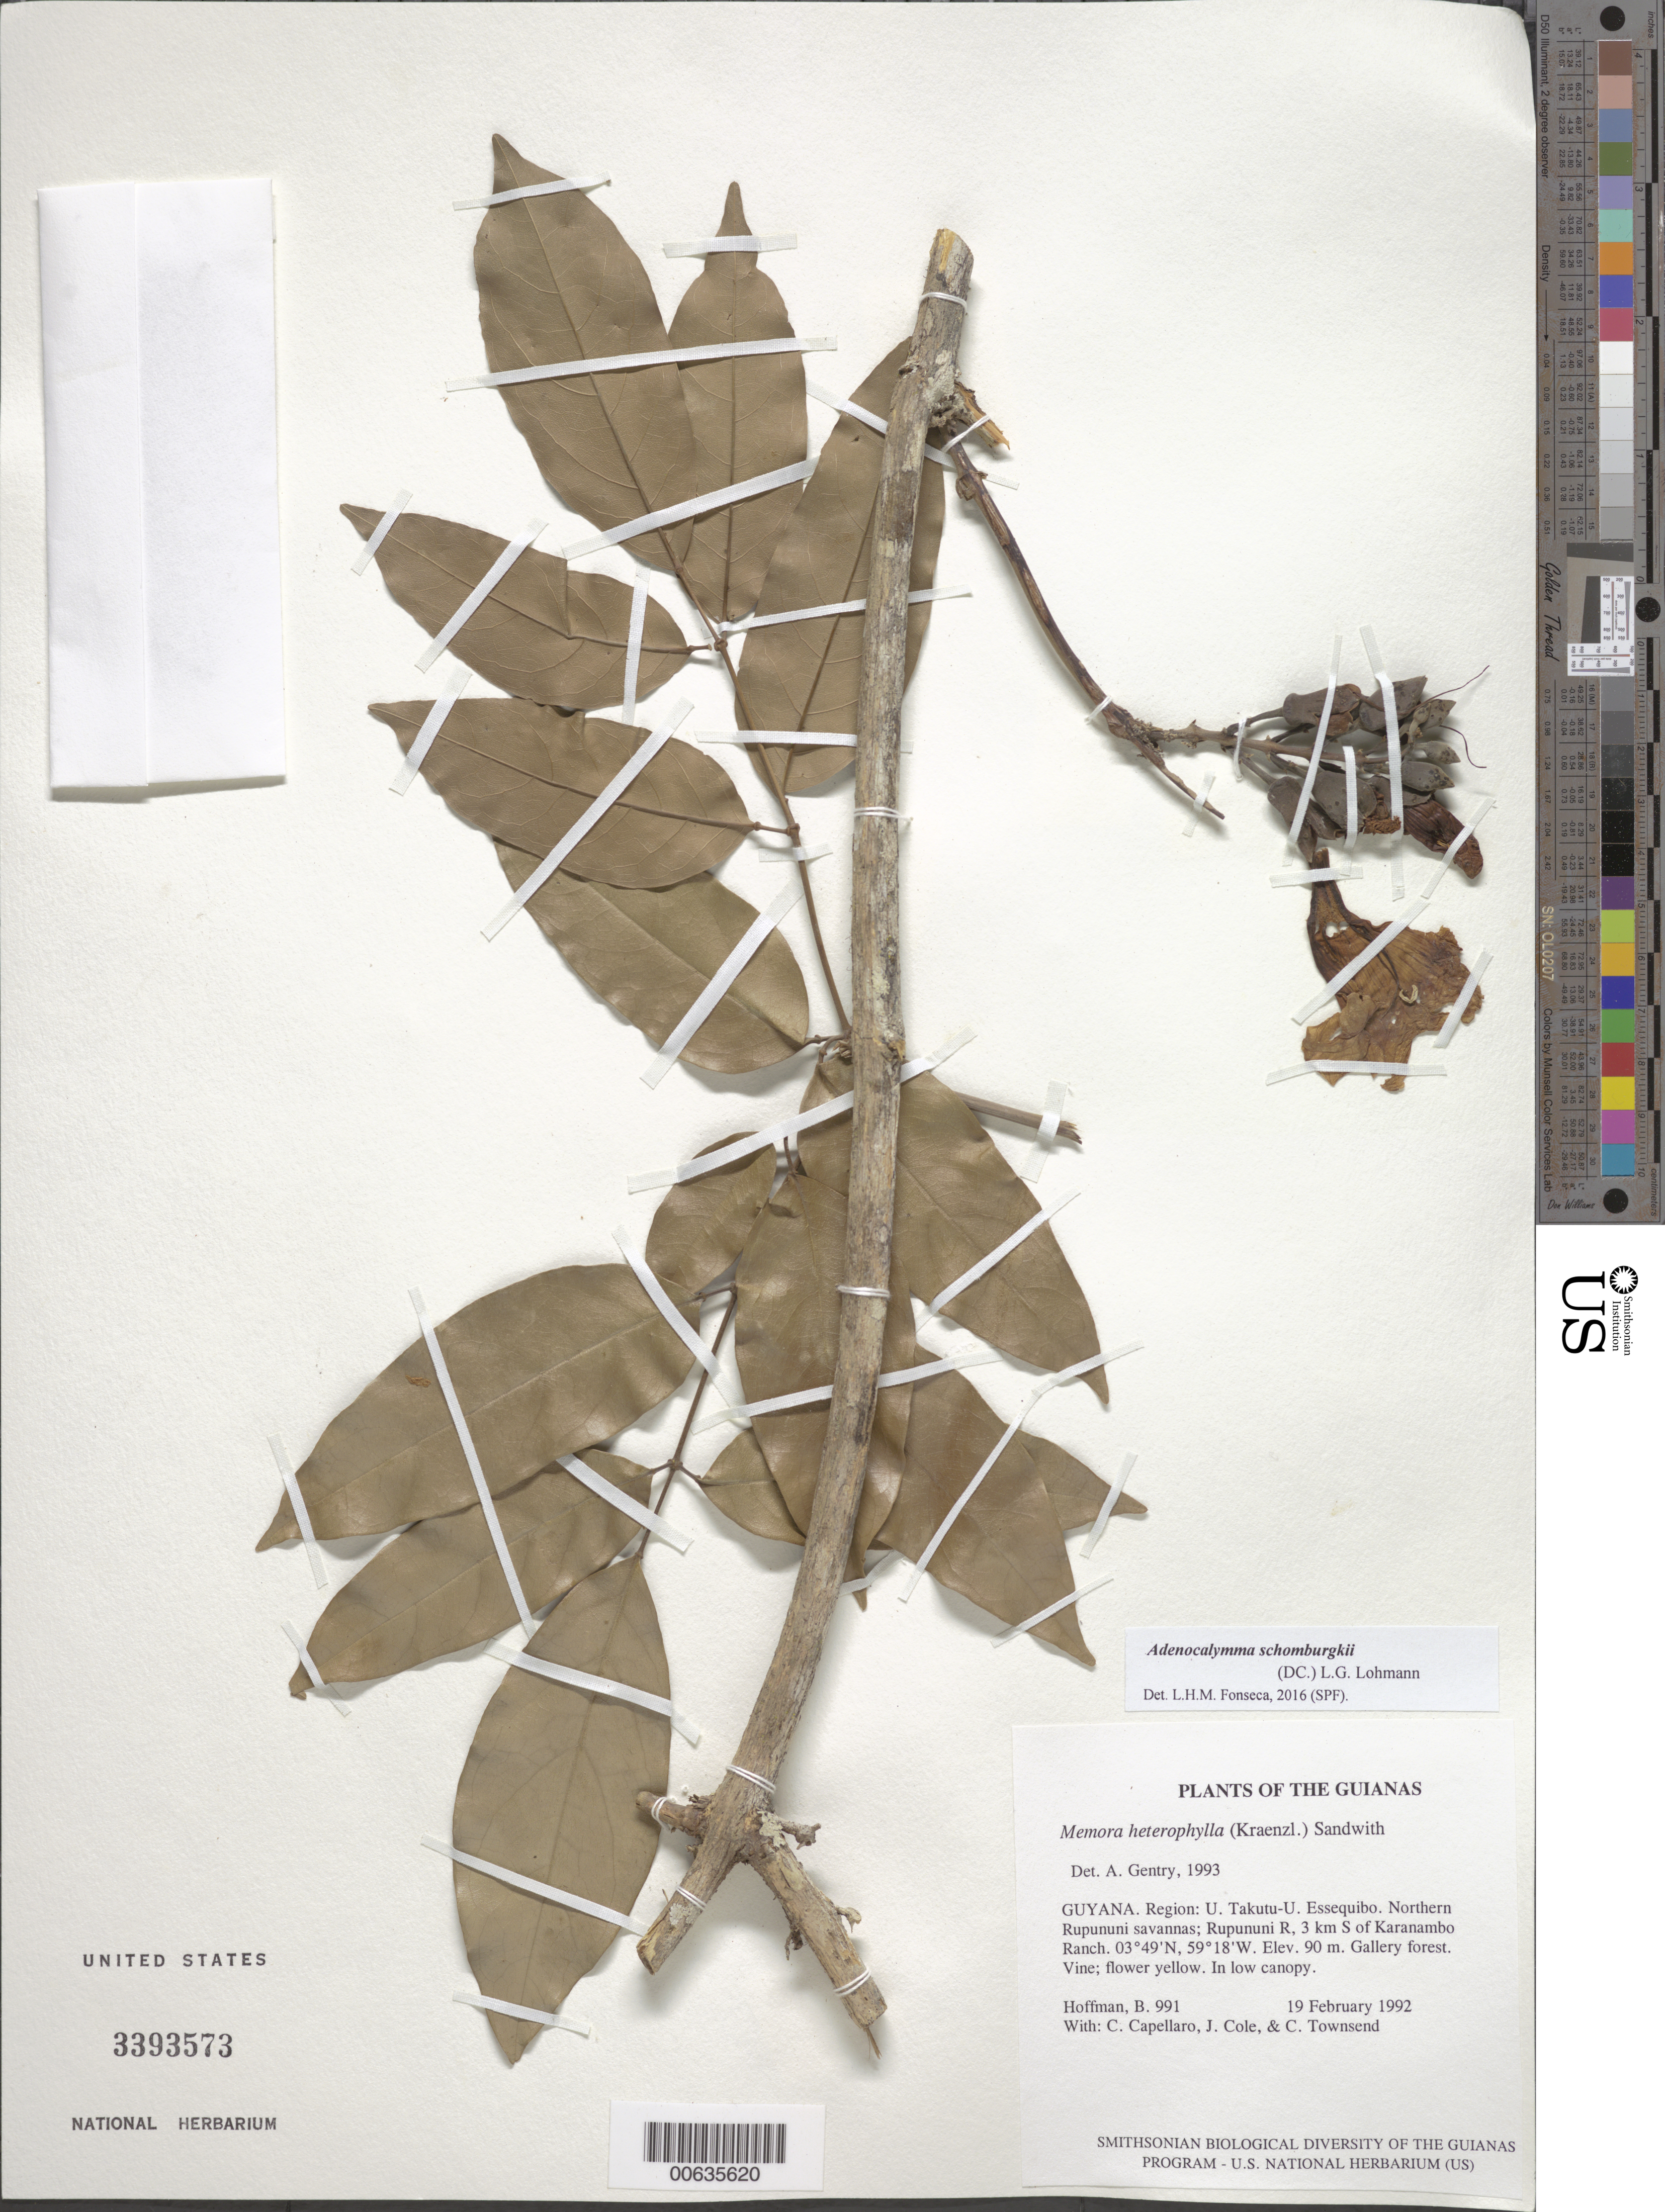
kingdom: Plantae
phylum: Tracheophyta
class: Magnoliopsida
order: Lamiales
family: Bignoniaceae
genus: Adenocalymma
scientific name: Adenocalymma schomburgkii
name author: (DC.) L.G. Lohmann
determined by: Fonseca, L. H. M.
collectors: B. Hoffman, C. Capellaro, J. Cole & C. Townsend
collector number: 991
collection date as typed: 19 February 1992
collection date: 1992-02-19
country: Guyana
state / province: U. Takutu-U. Essequibo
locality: Northern Rupununi savannas; Rupununi River, 3 km S of Karanambo Ranch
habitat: Gallery forest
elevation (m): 90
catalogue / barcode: US 3393573